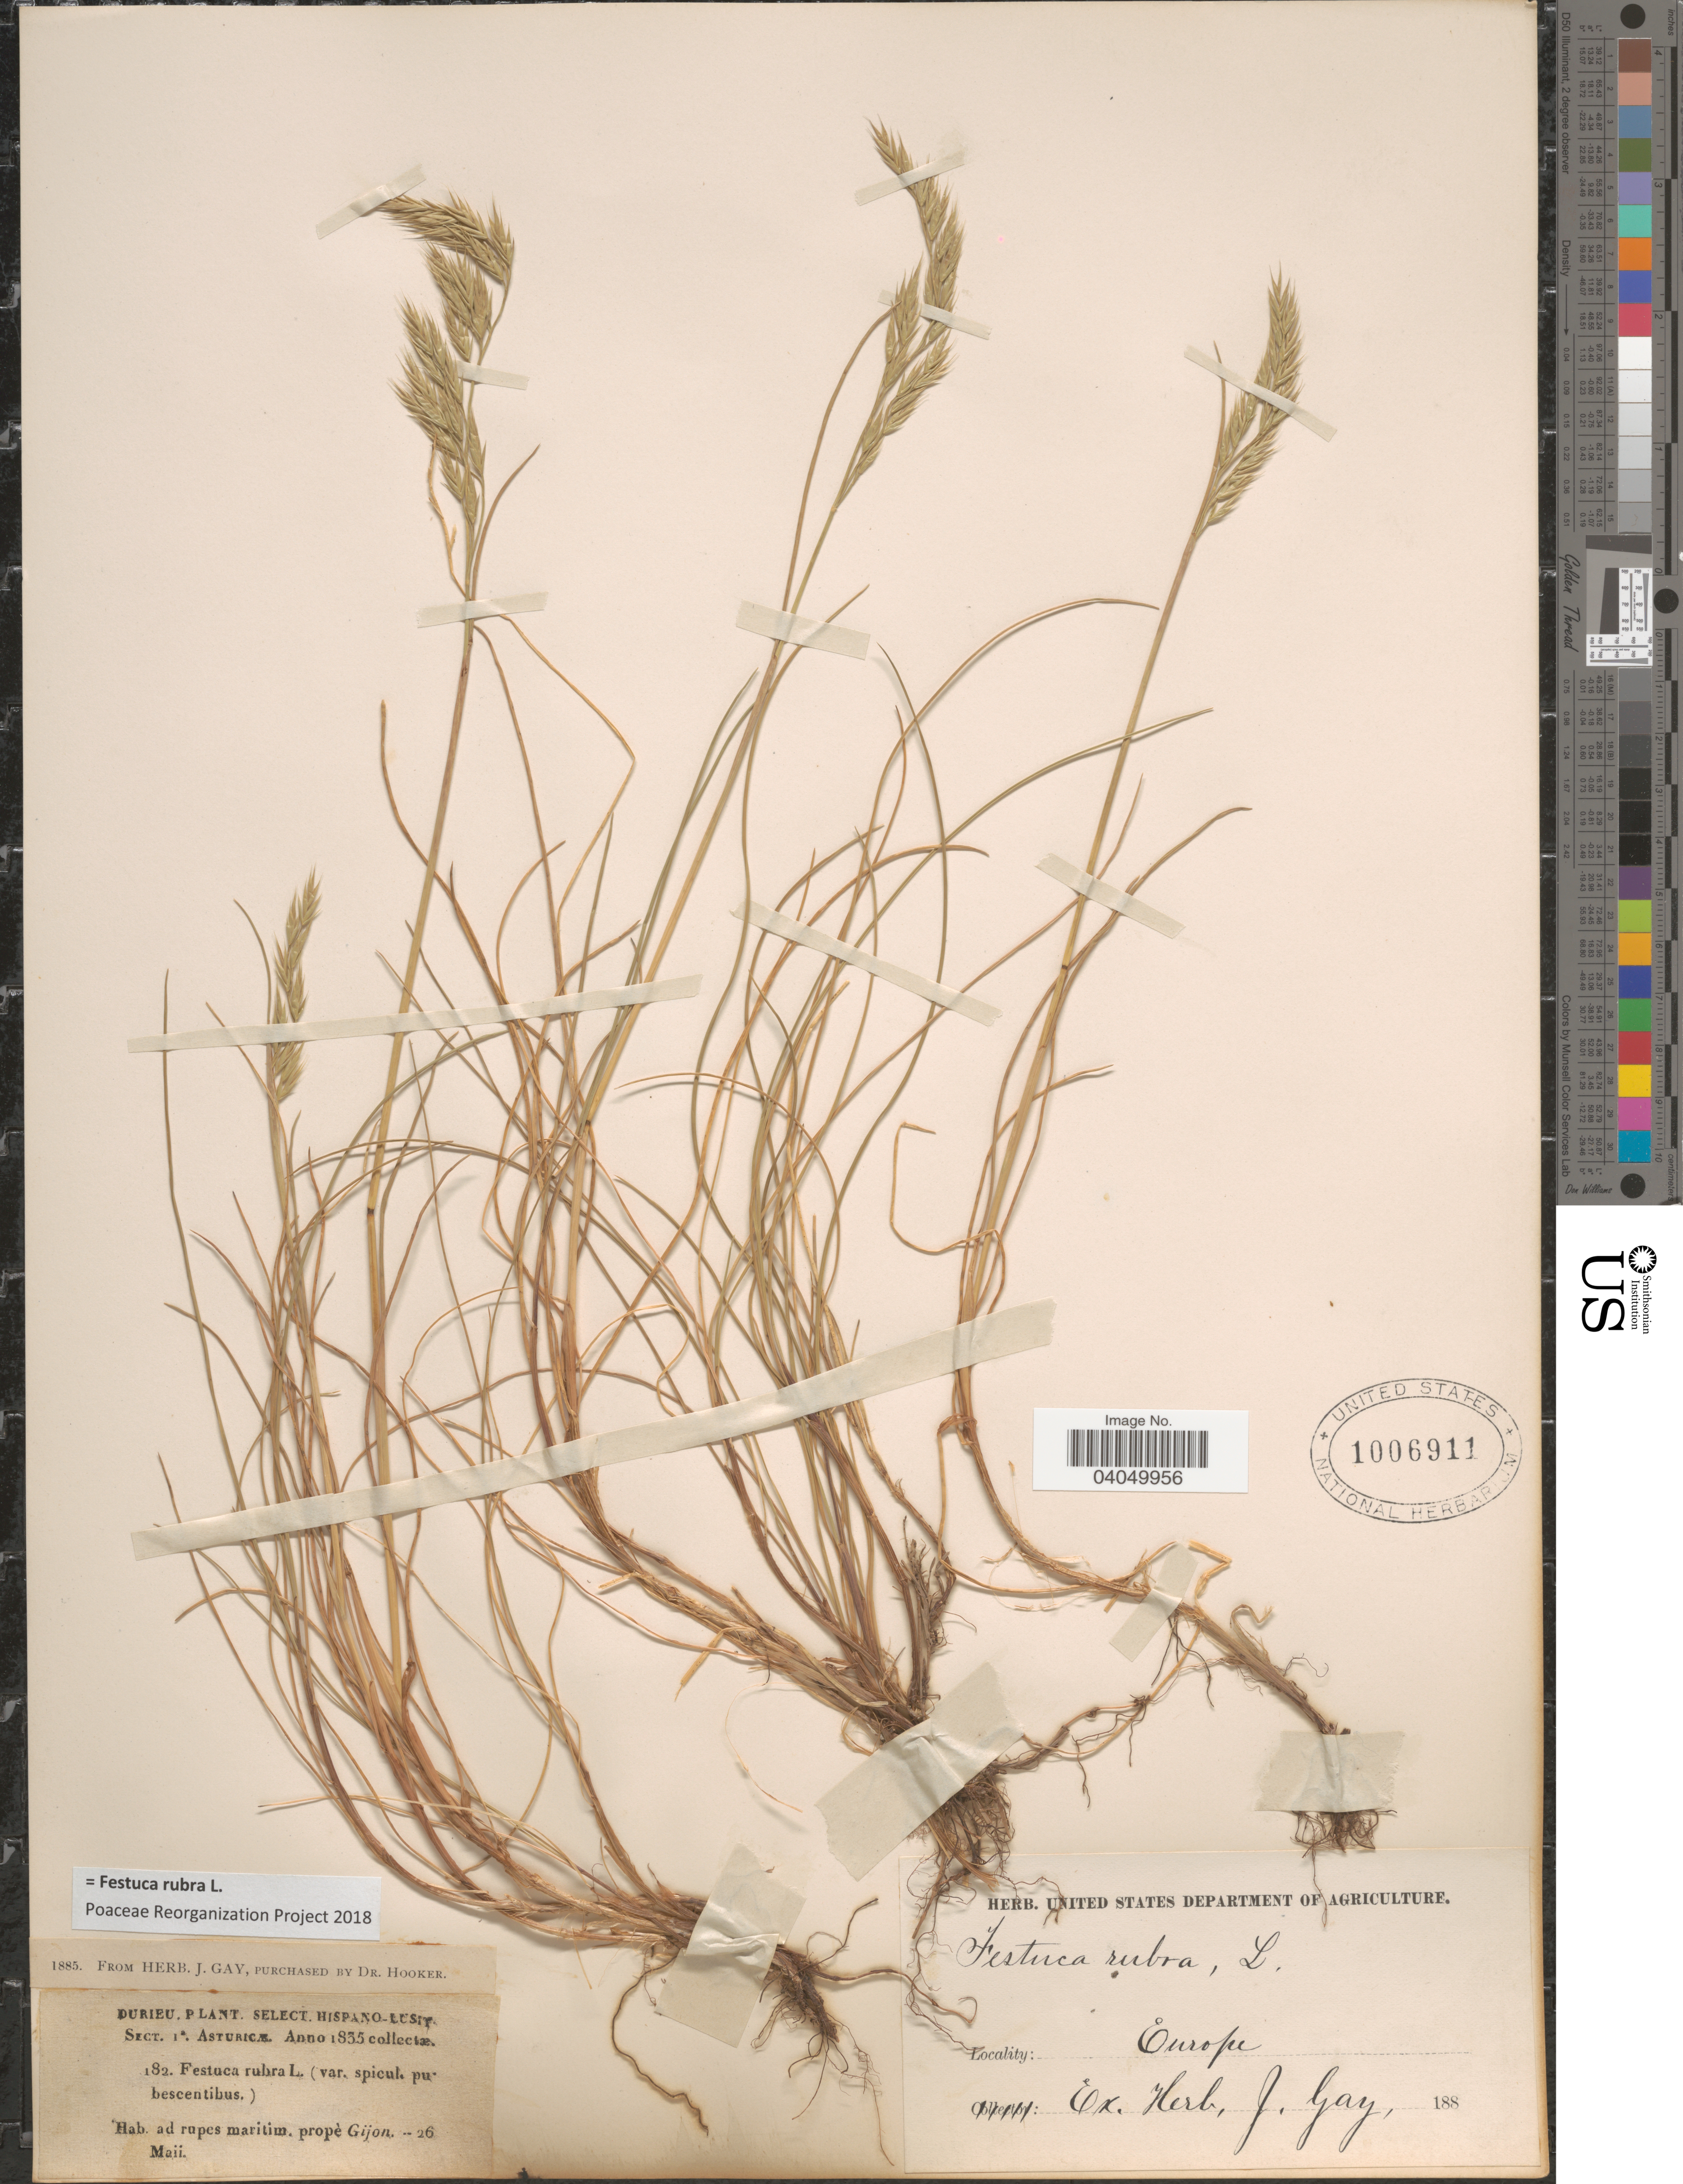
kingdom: Plantae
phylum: Tracheophyta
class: Liliopsida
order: Poales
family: Poaceae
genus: Festuca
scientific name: Festuca rubra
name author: L.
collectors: Durieu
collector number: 182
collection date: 1855-05-26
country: Spain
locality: Select. Hispano-Lusit. Sect 1a. Asturicæ. Ad rupes maritim. propè Gijon. Europe.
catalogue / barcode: US 1006911